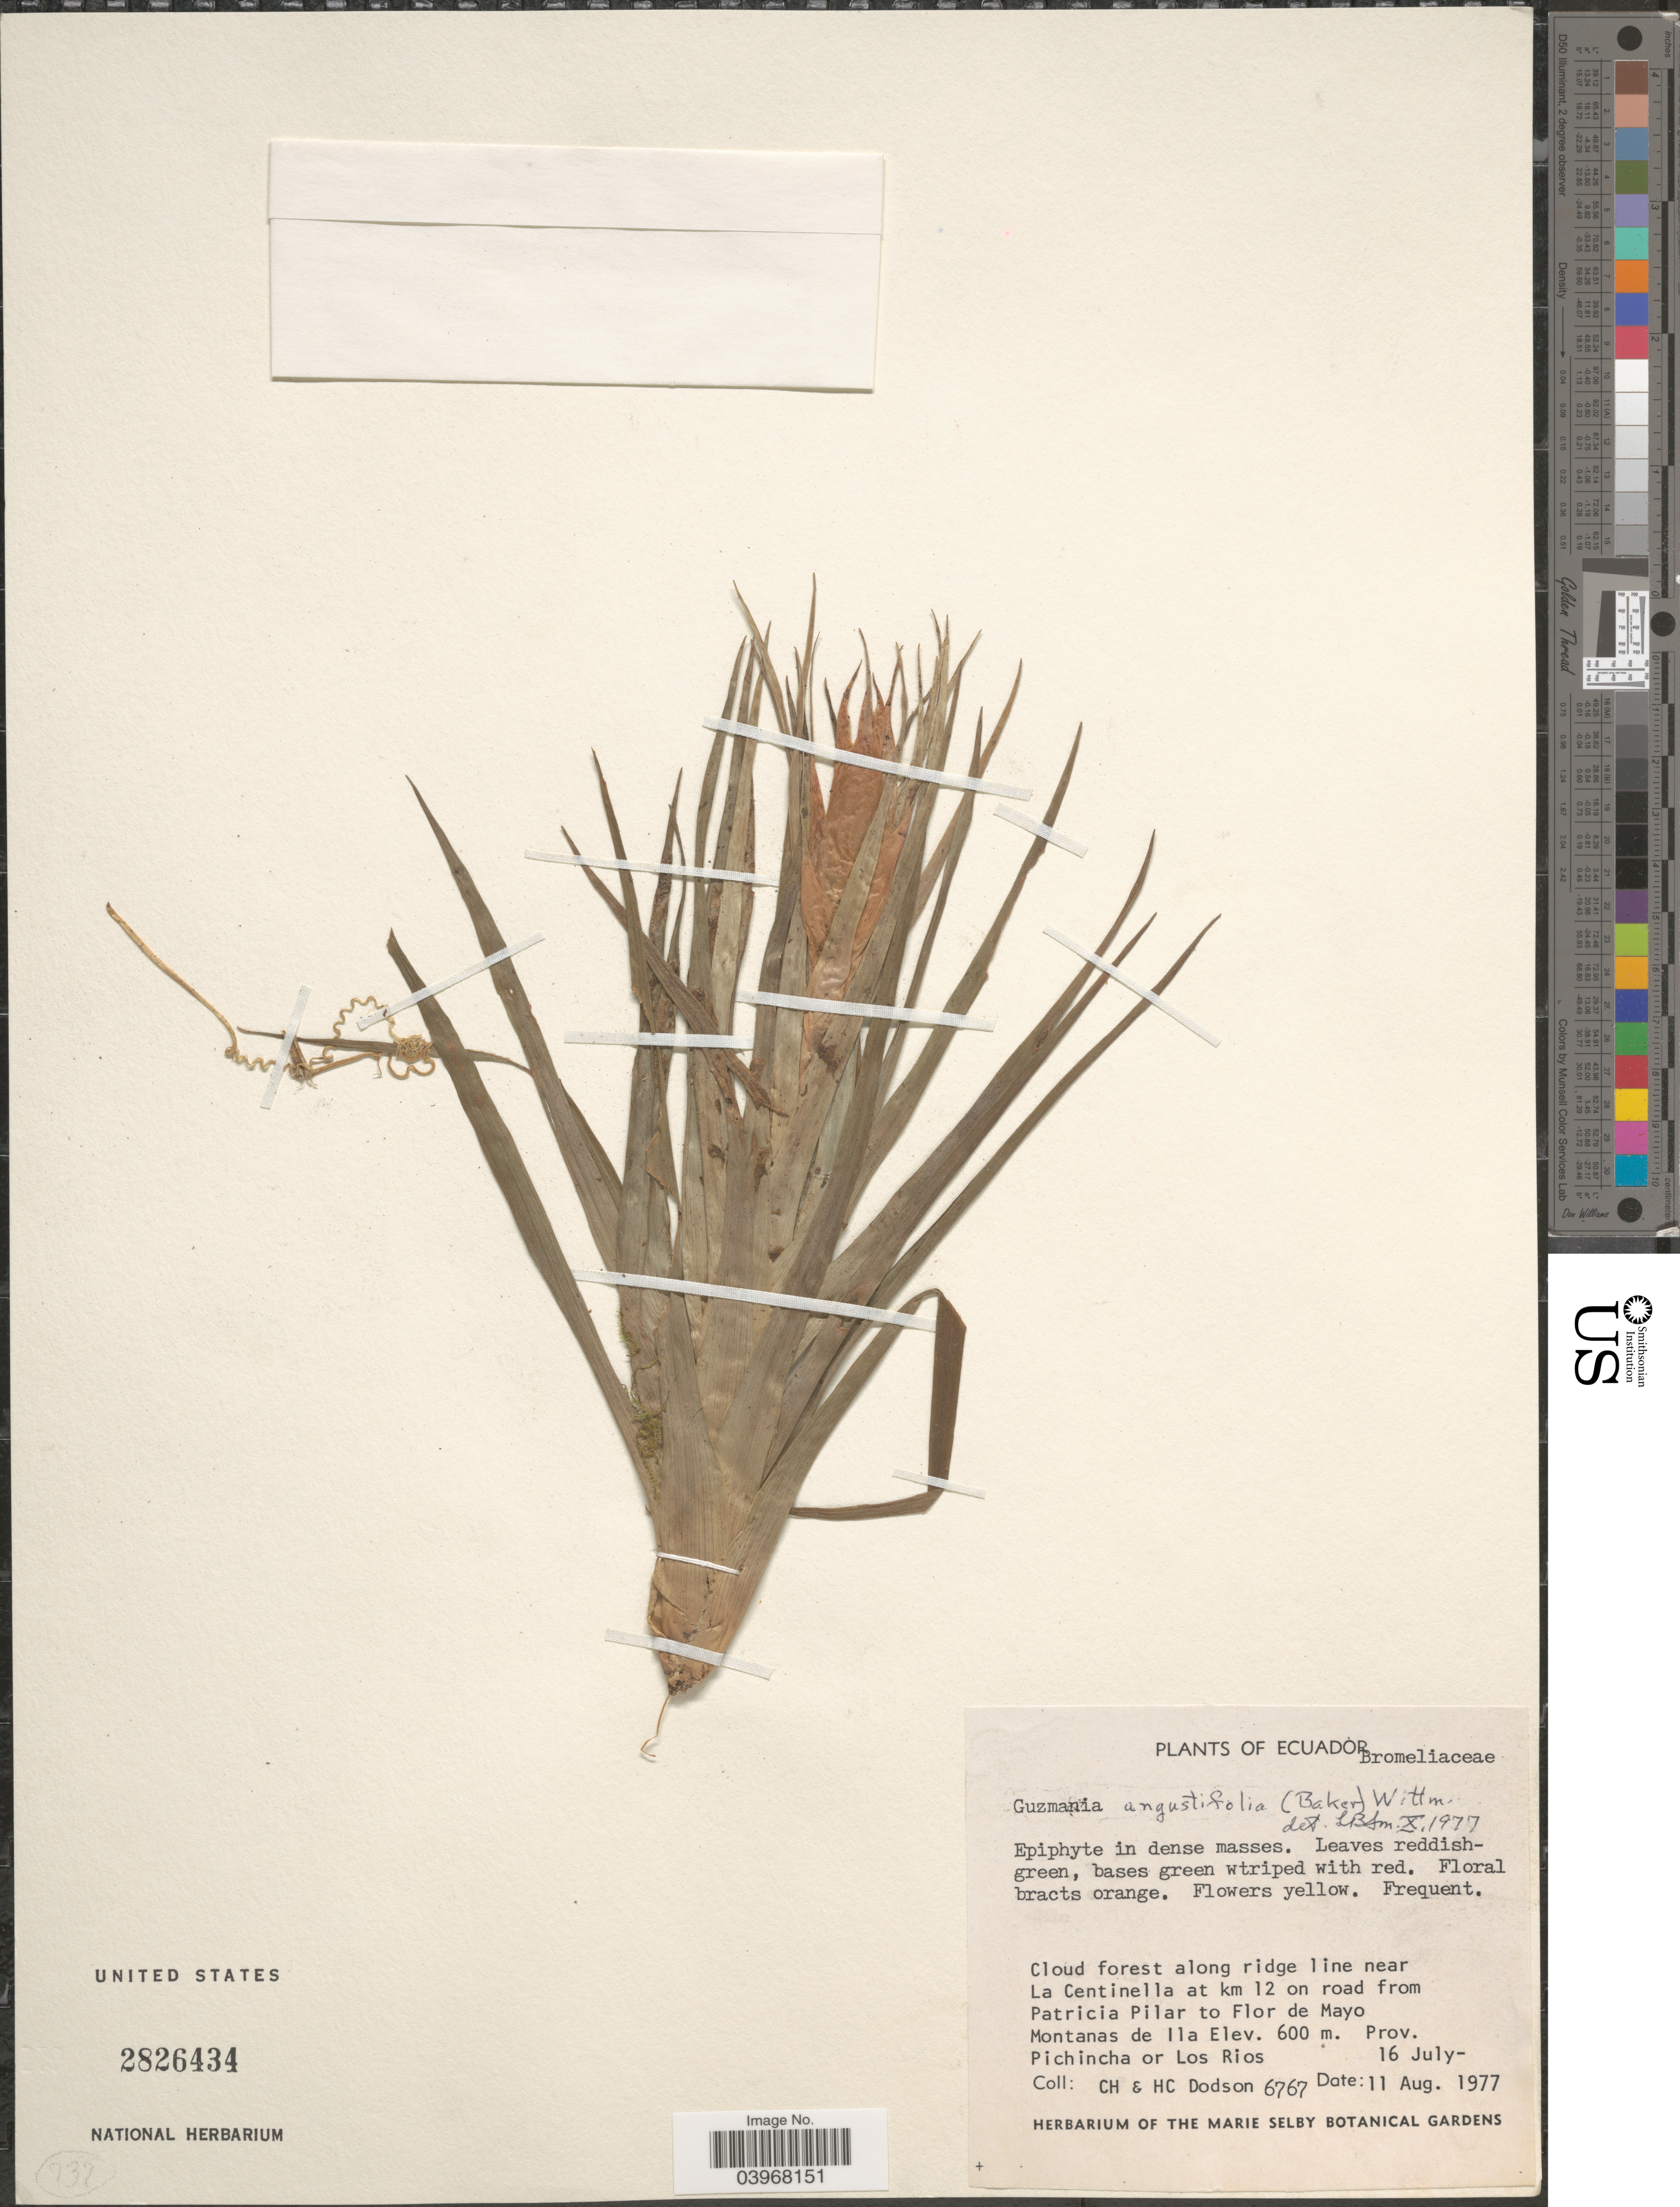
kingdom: Plantae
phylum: Tracheophyta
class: Liliopsida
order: Poales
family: Bromeliaceae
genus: Guzmania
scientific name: Guzmania angustifolia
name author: (Baker) Wittm.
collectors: C. H. Dodson & H. C. Dodson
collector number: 6767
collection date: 1977-08-11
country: Ecuador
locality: Cloud forest along ridge line near La Centinella at km 12 on road from Patricia Pilar to Flor de Mayo Montanas de Ila. Prov. Pichincha or Los Rios.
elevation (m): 600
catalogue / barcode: US 2826434